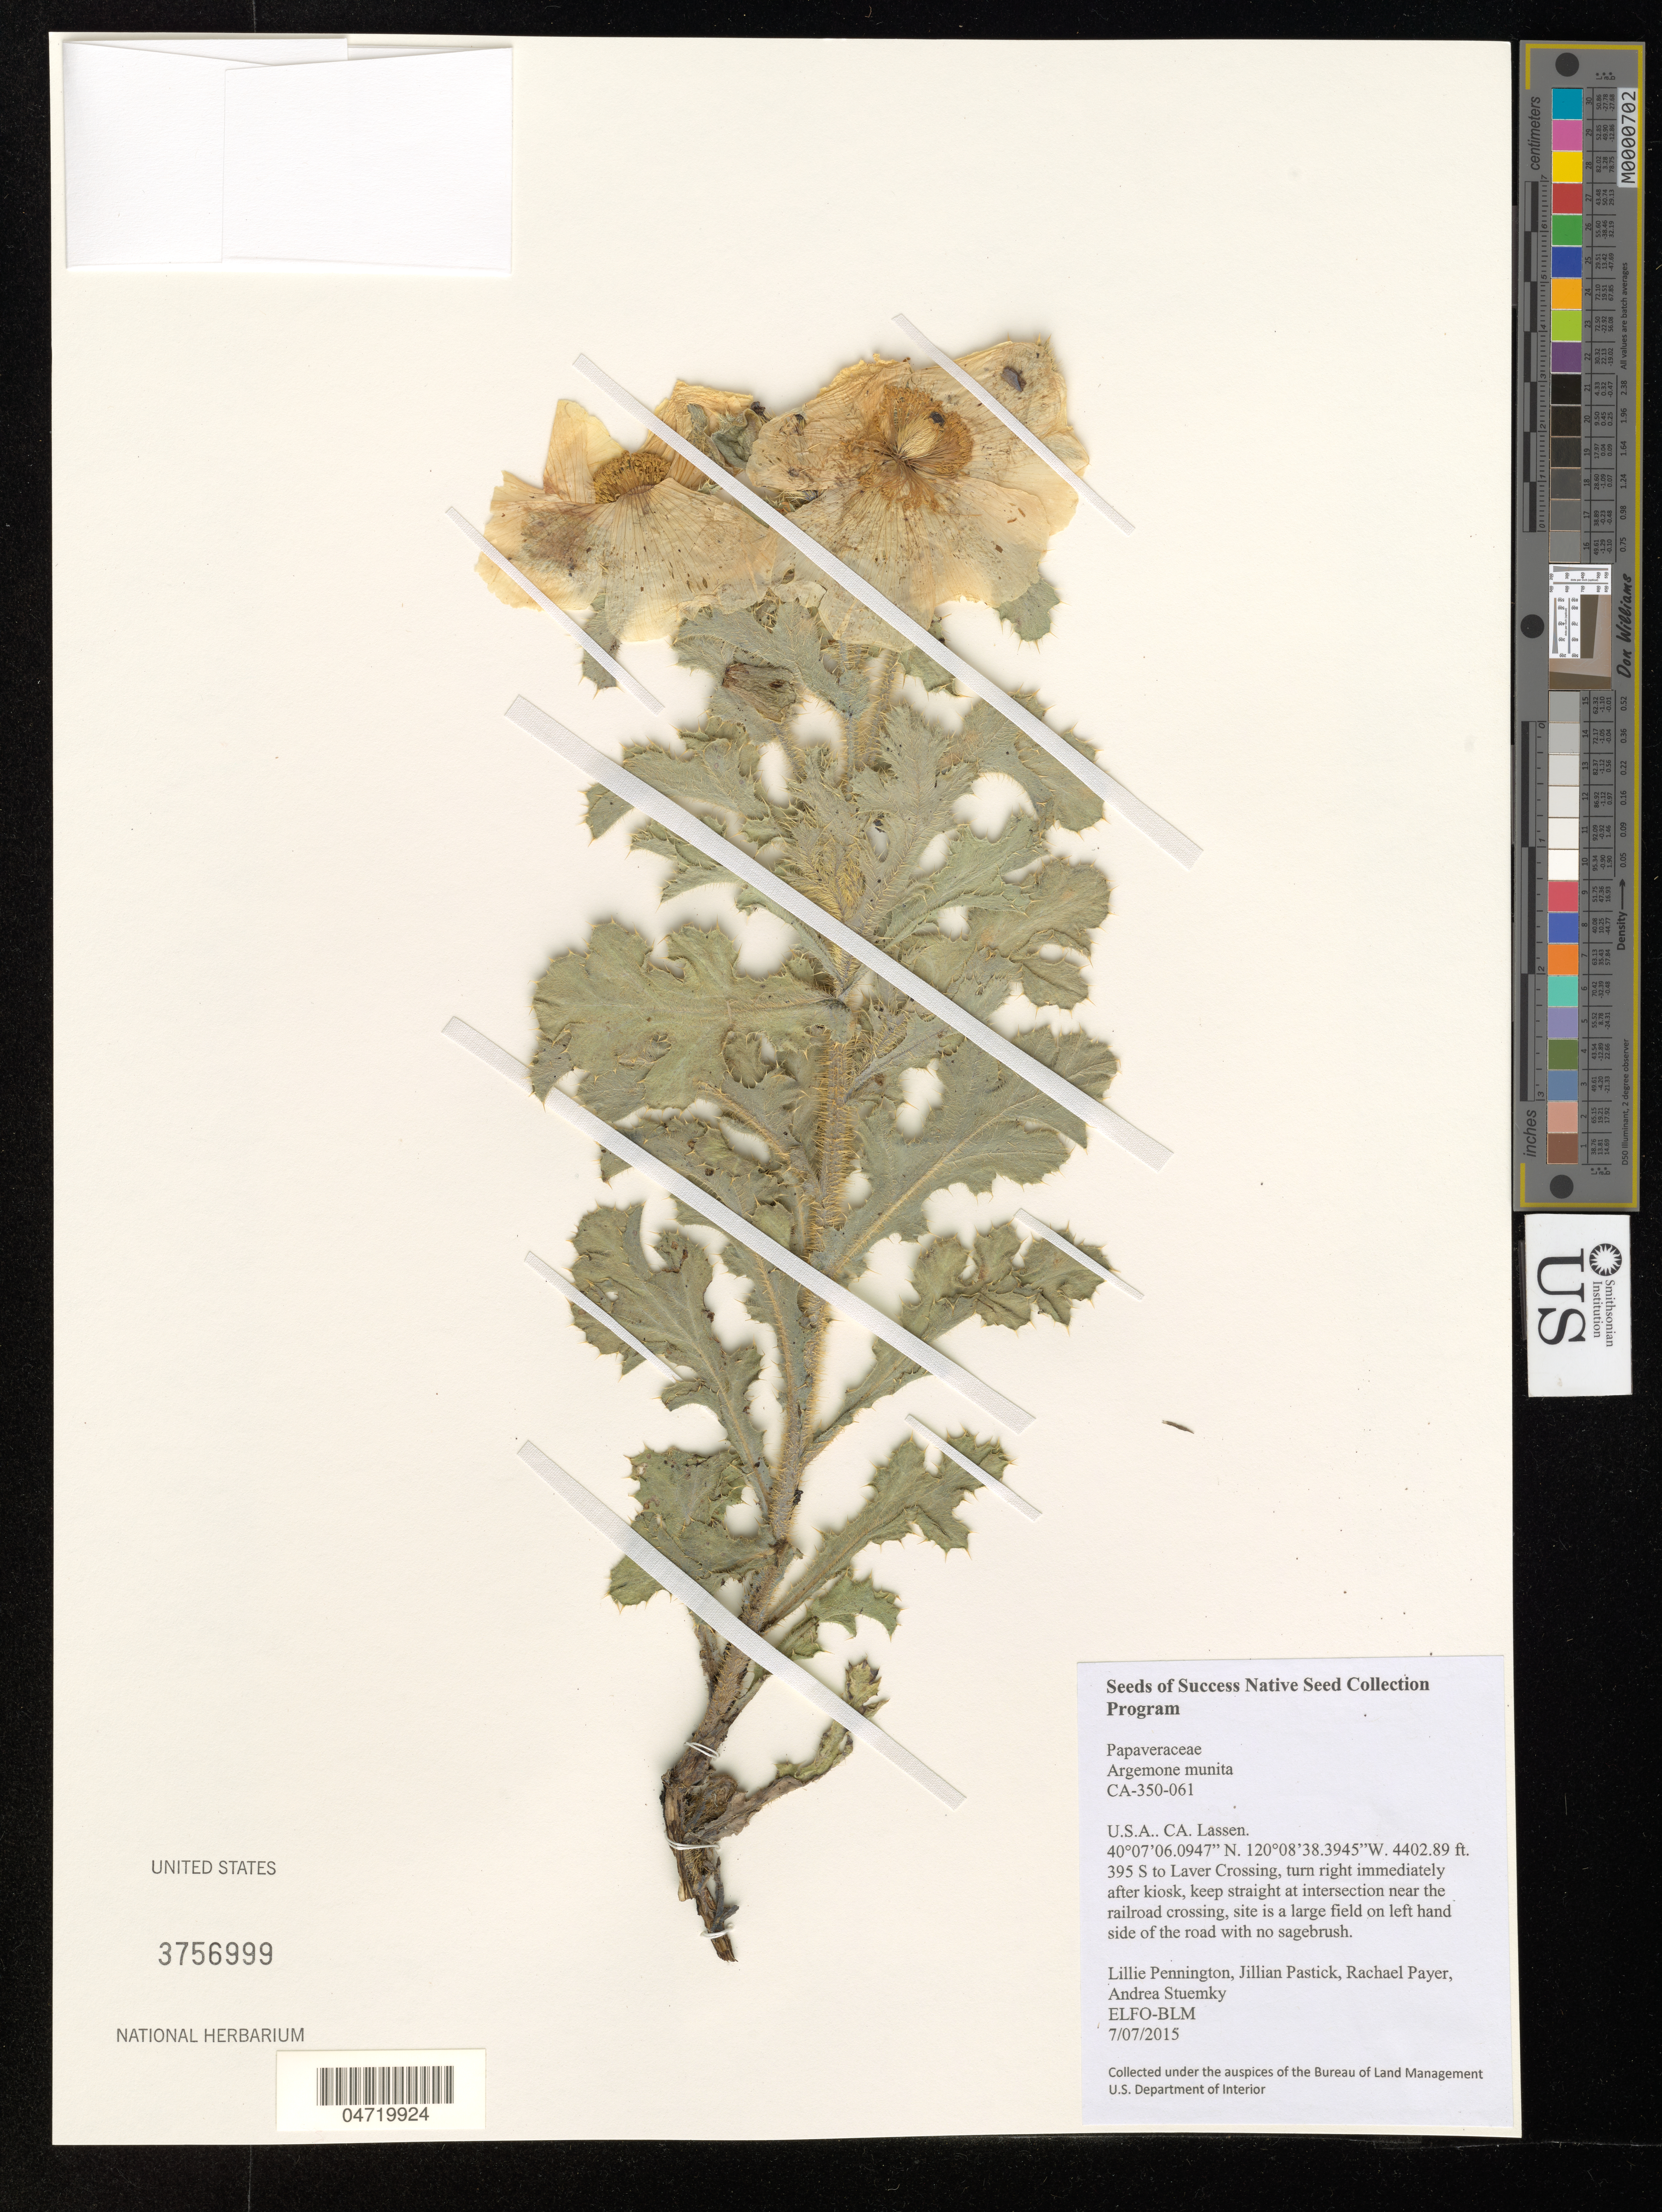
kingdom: Plantae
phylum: Tracheophyta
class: Magnoliopsida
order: Ranunculales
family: Papaveraceae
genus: Argemone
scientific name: Argemone munita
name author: Durand & Hilg.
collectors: L. Pennington, J. Pastick, R. Payer & A. Stuemky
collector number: CA-350-061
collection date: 2015-07-07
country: United States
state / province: California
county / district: Lassen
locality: Lassen. 395 S to Laver Crossing, turn right immediately after kiosk, keep straight at intersection near the railroad crossing, site is a large field on left hand side of the road with no sagebrush.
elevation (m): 1342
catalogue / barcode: US 3756999